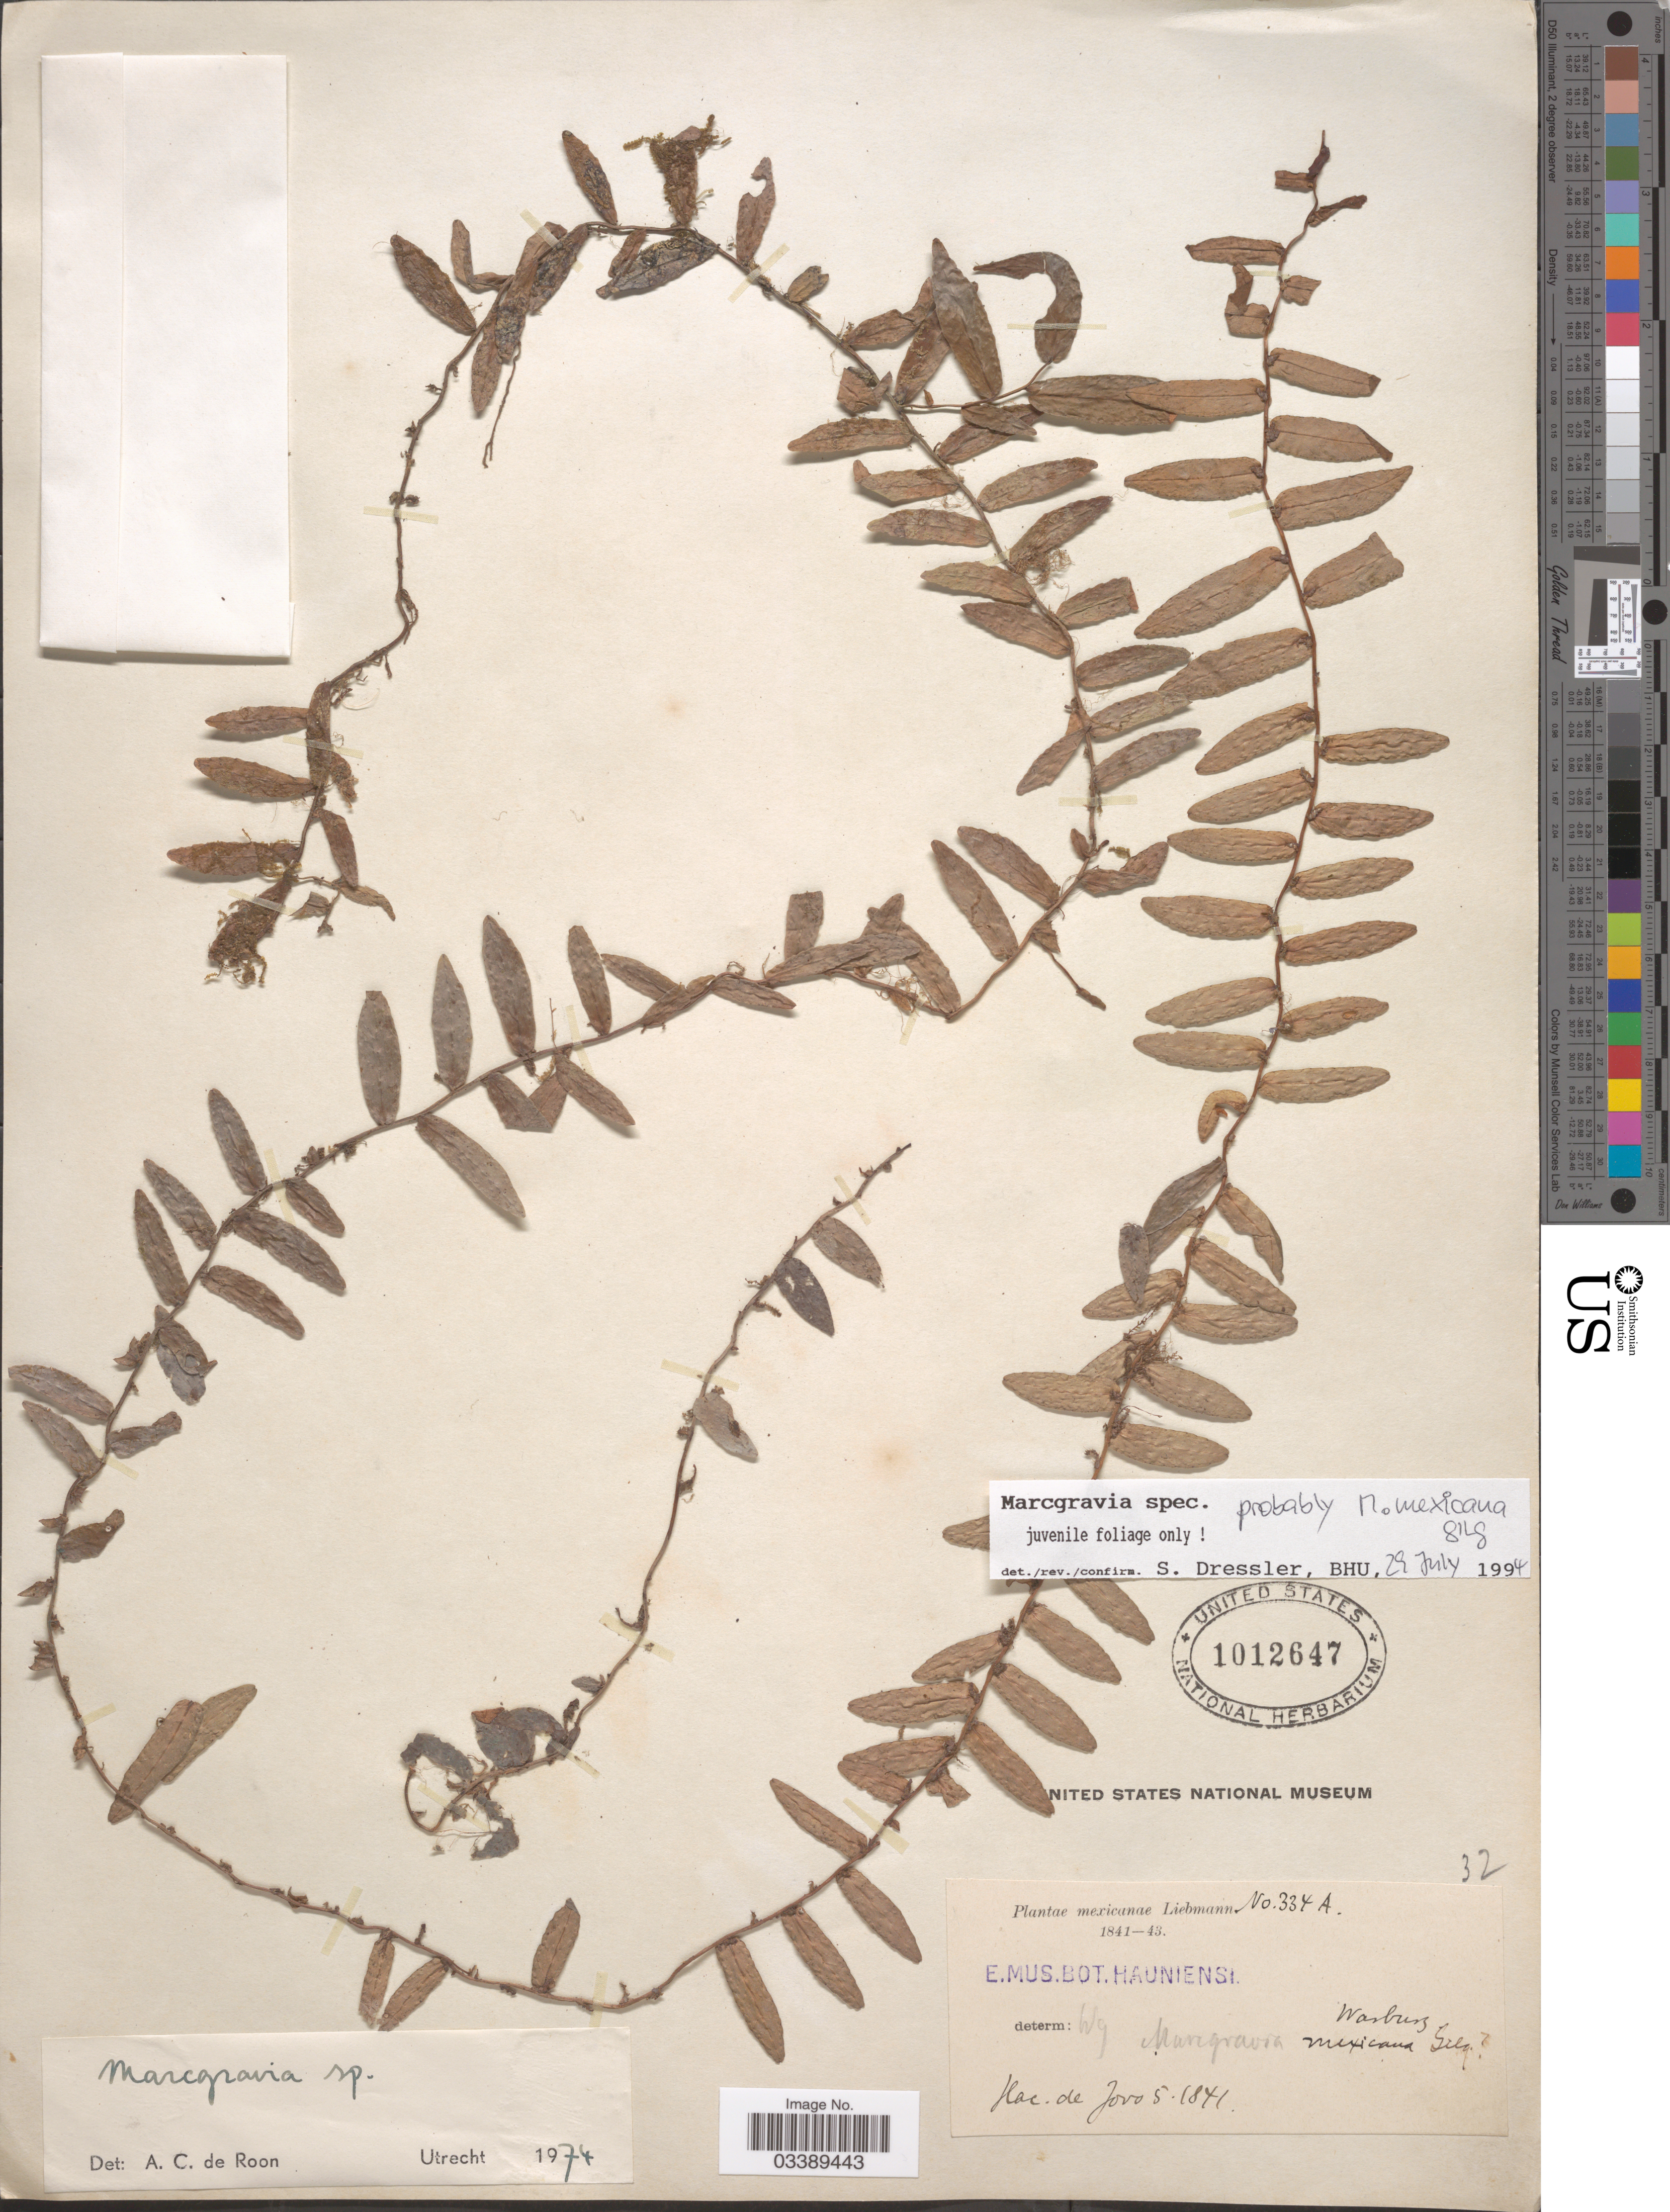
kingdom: Plantae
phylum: Tracheophyta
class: Magnoliopsida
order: Ericales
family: Marcgraviaceae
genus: Marcgravia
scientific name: Marcgravia sp.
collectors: Liebmann, --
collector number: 334A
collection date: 1841-05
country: Mexico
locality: Hac. de Jovo.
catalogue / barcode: US 1012647